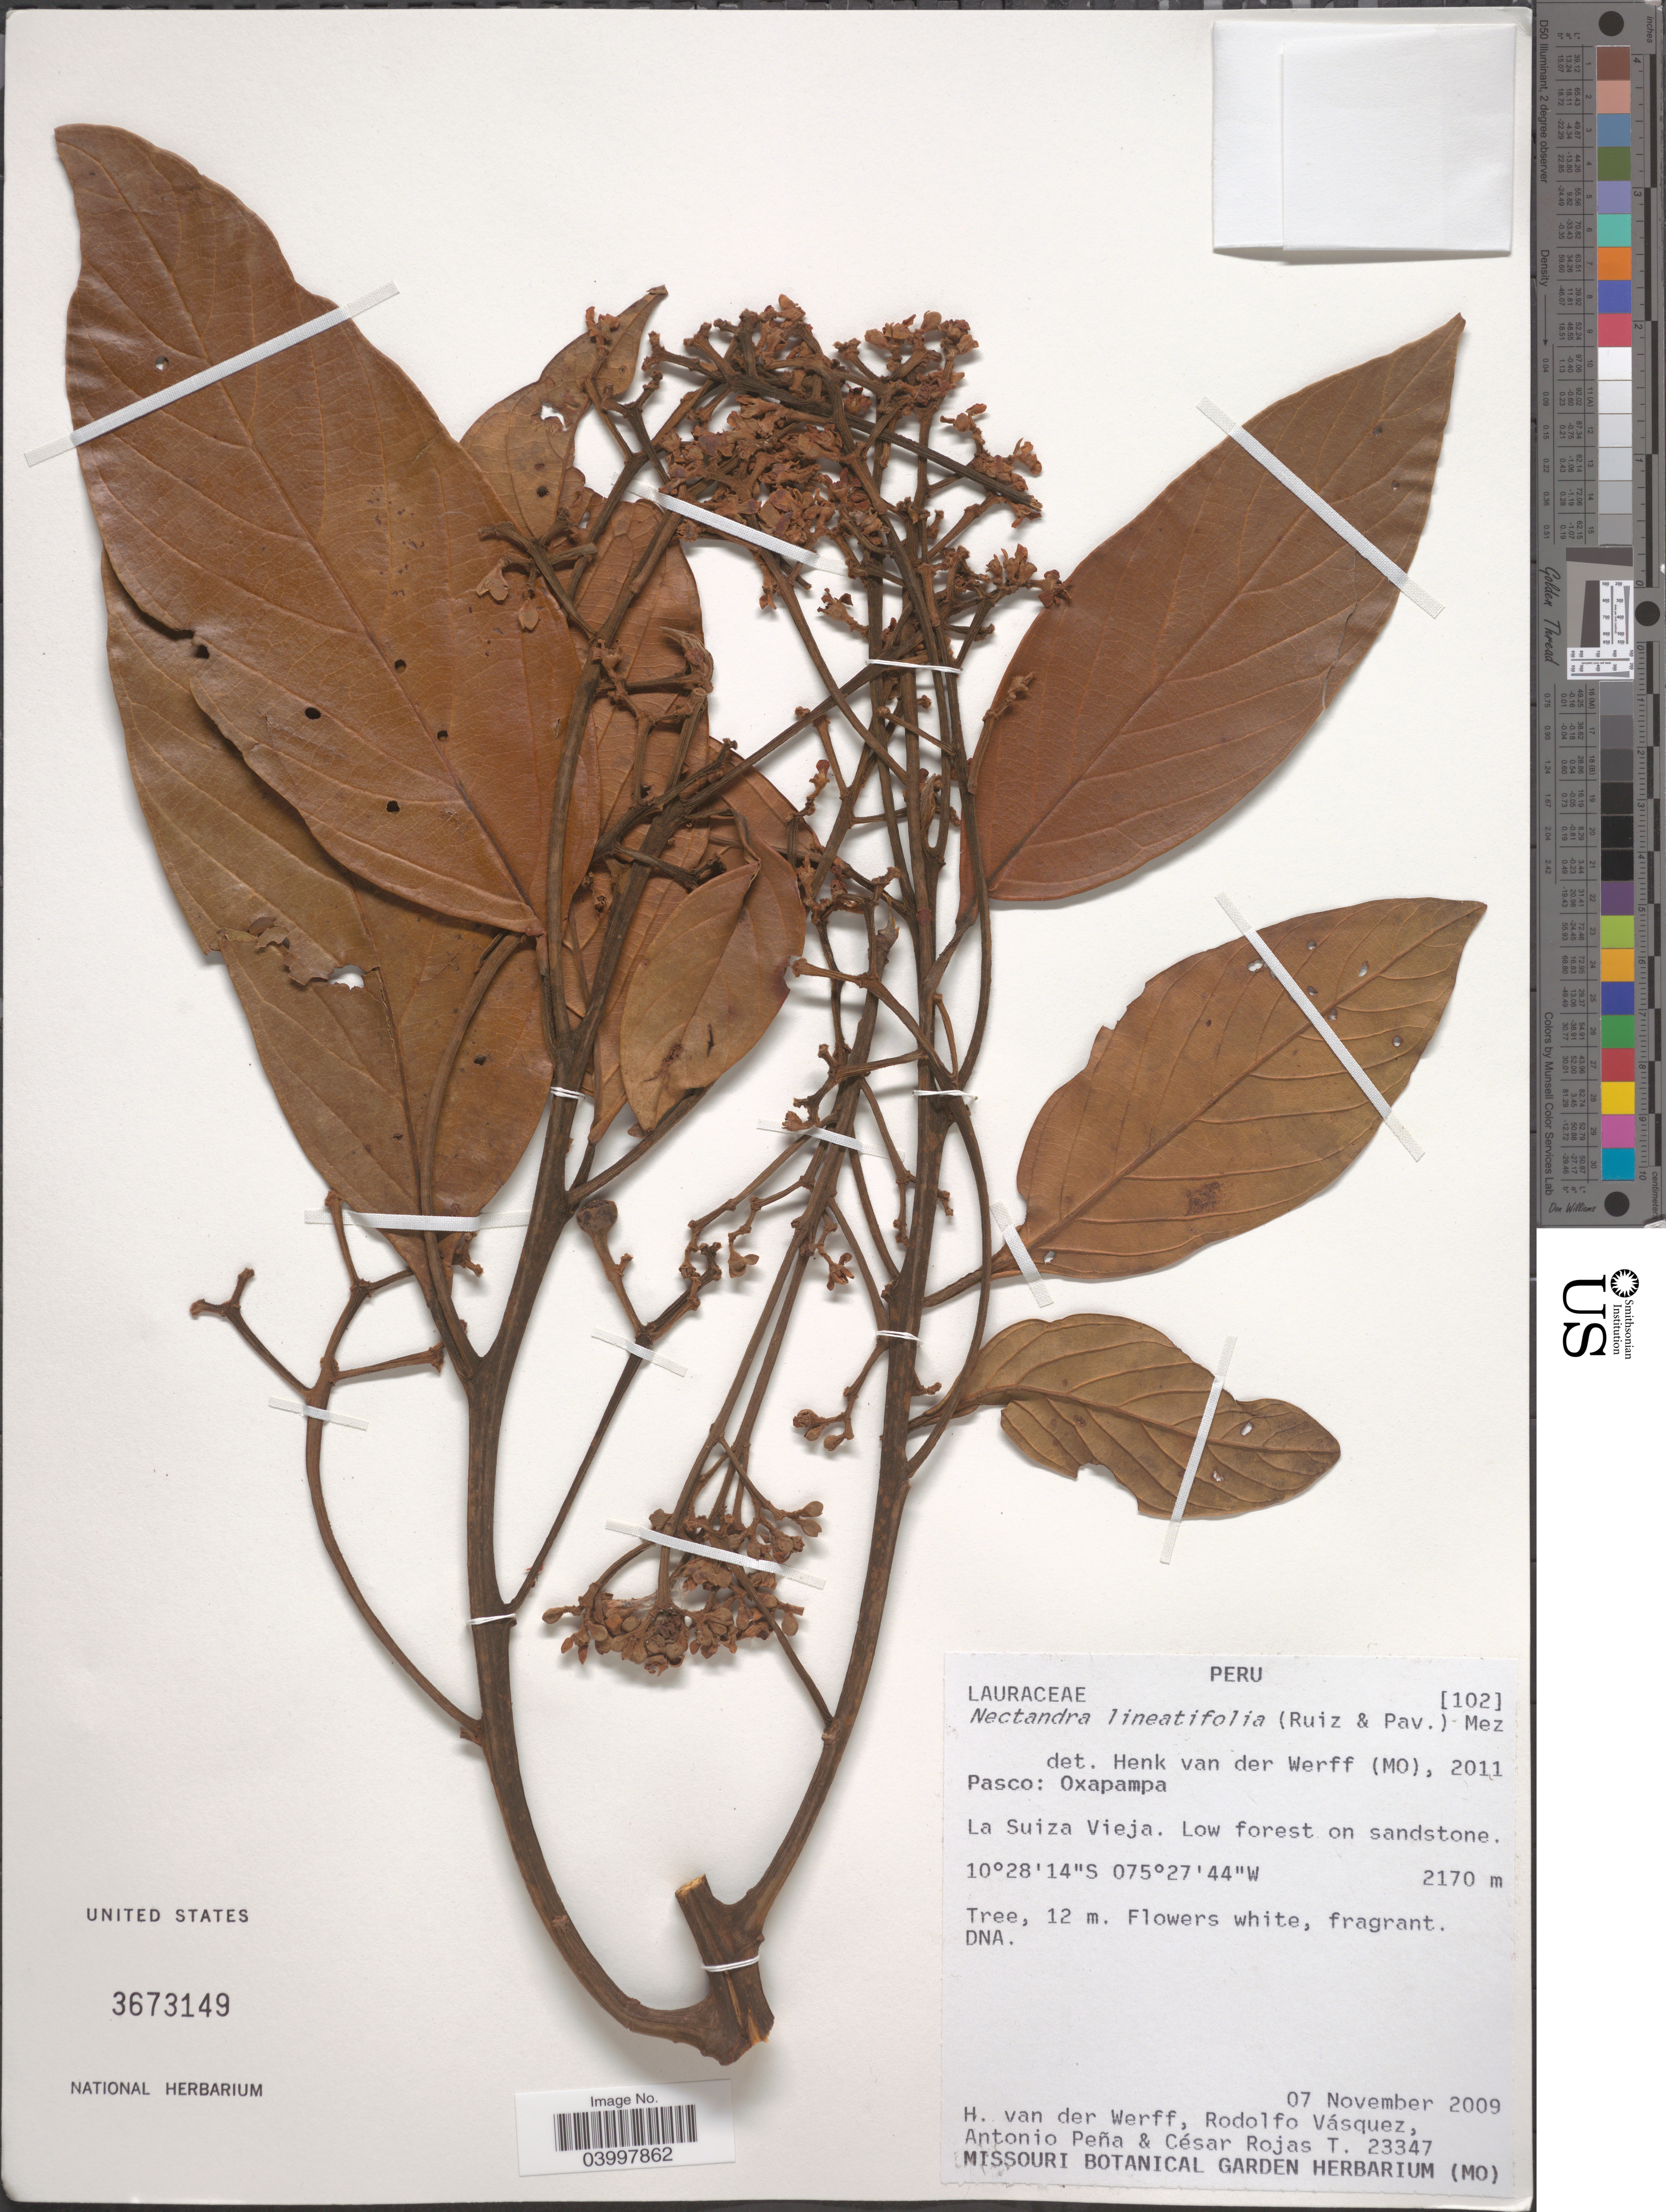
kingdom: Plantae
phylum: Tracheophyta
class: Magnoliopsida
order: Laurales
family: Lauraceae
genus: Nectandra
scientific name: Nectandra lineatifolia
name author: Mez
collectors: H. van der Werff, R. Vásquez, A. Pena & C. Rojas T.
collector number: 23347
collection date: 2009-11-07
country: Peru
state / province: Pasco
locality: Oxapampa. La Suiza Vieja. Low forest on sandstone.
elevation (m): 2170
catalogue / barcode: US 3673149